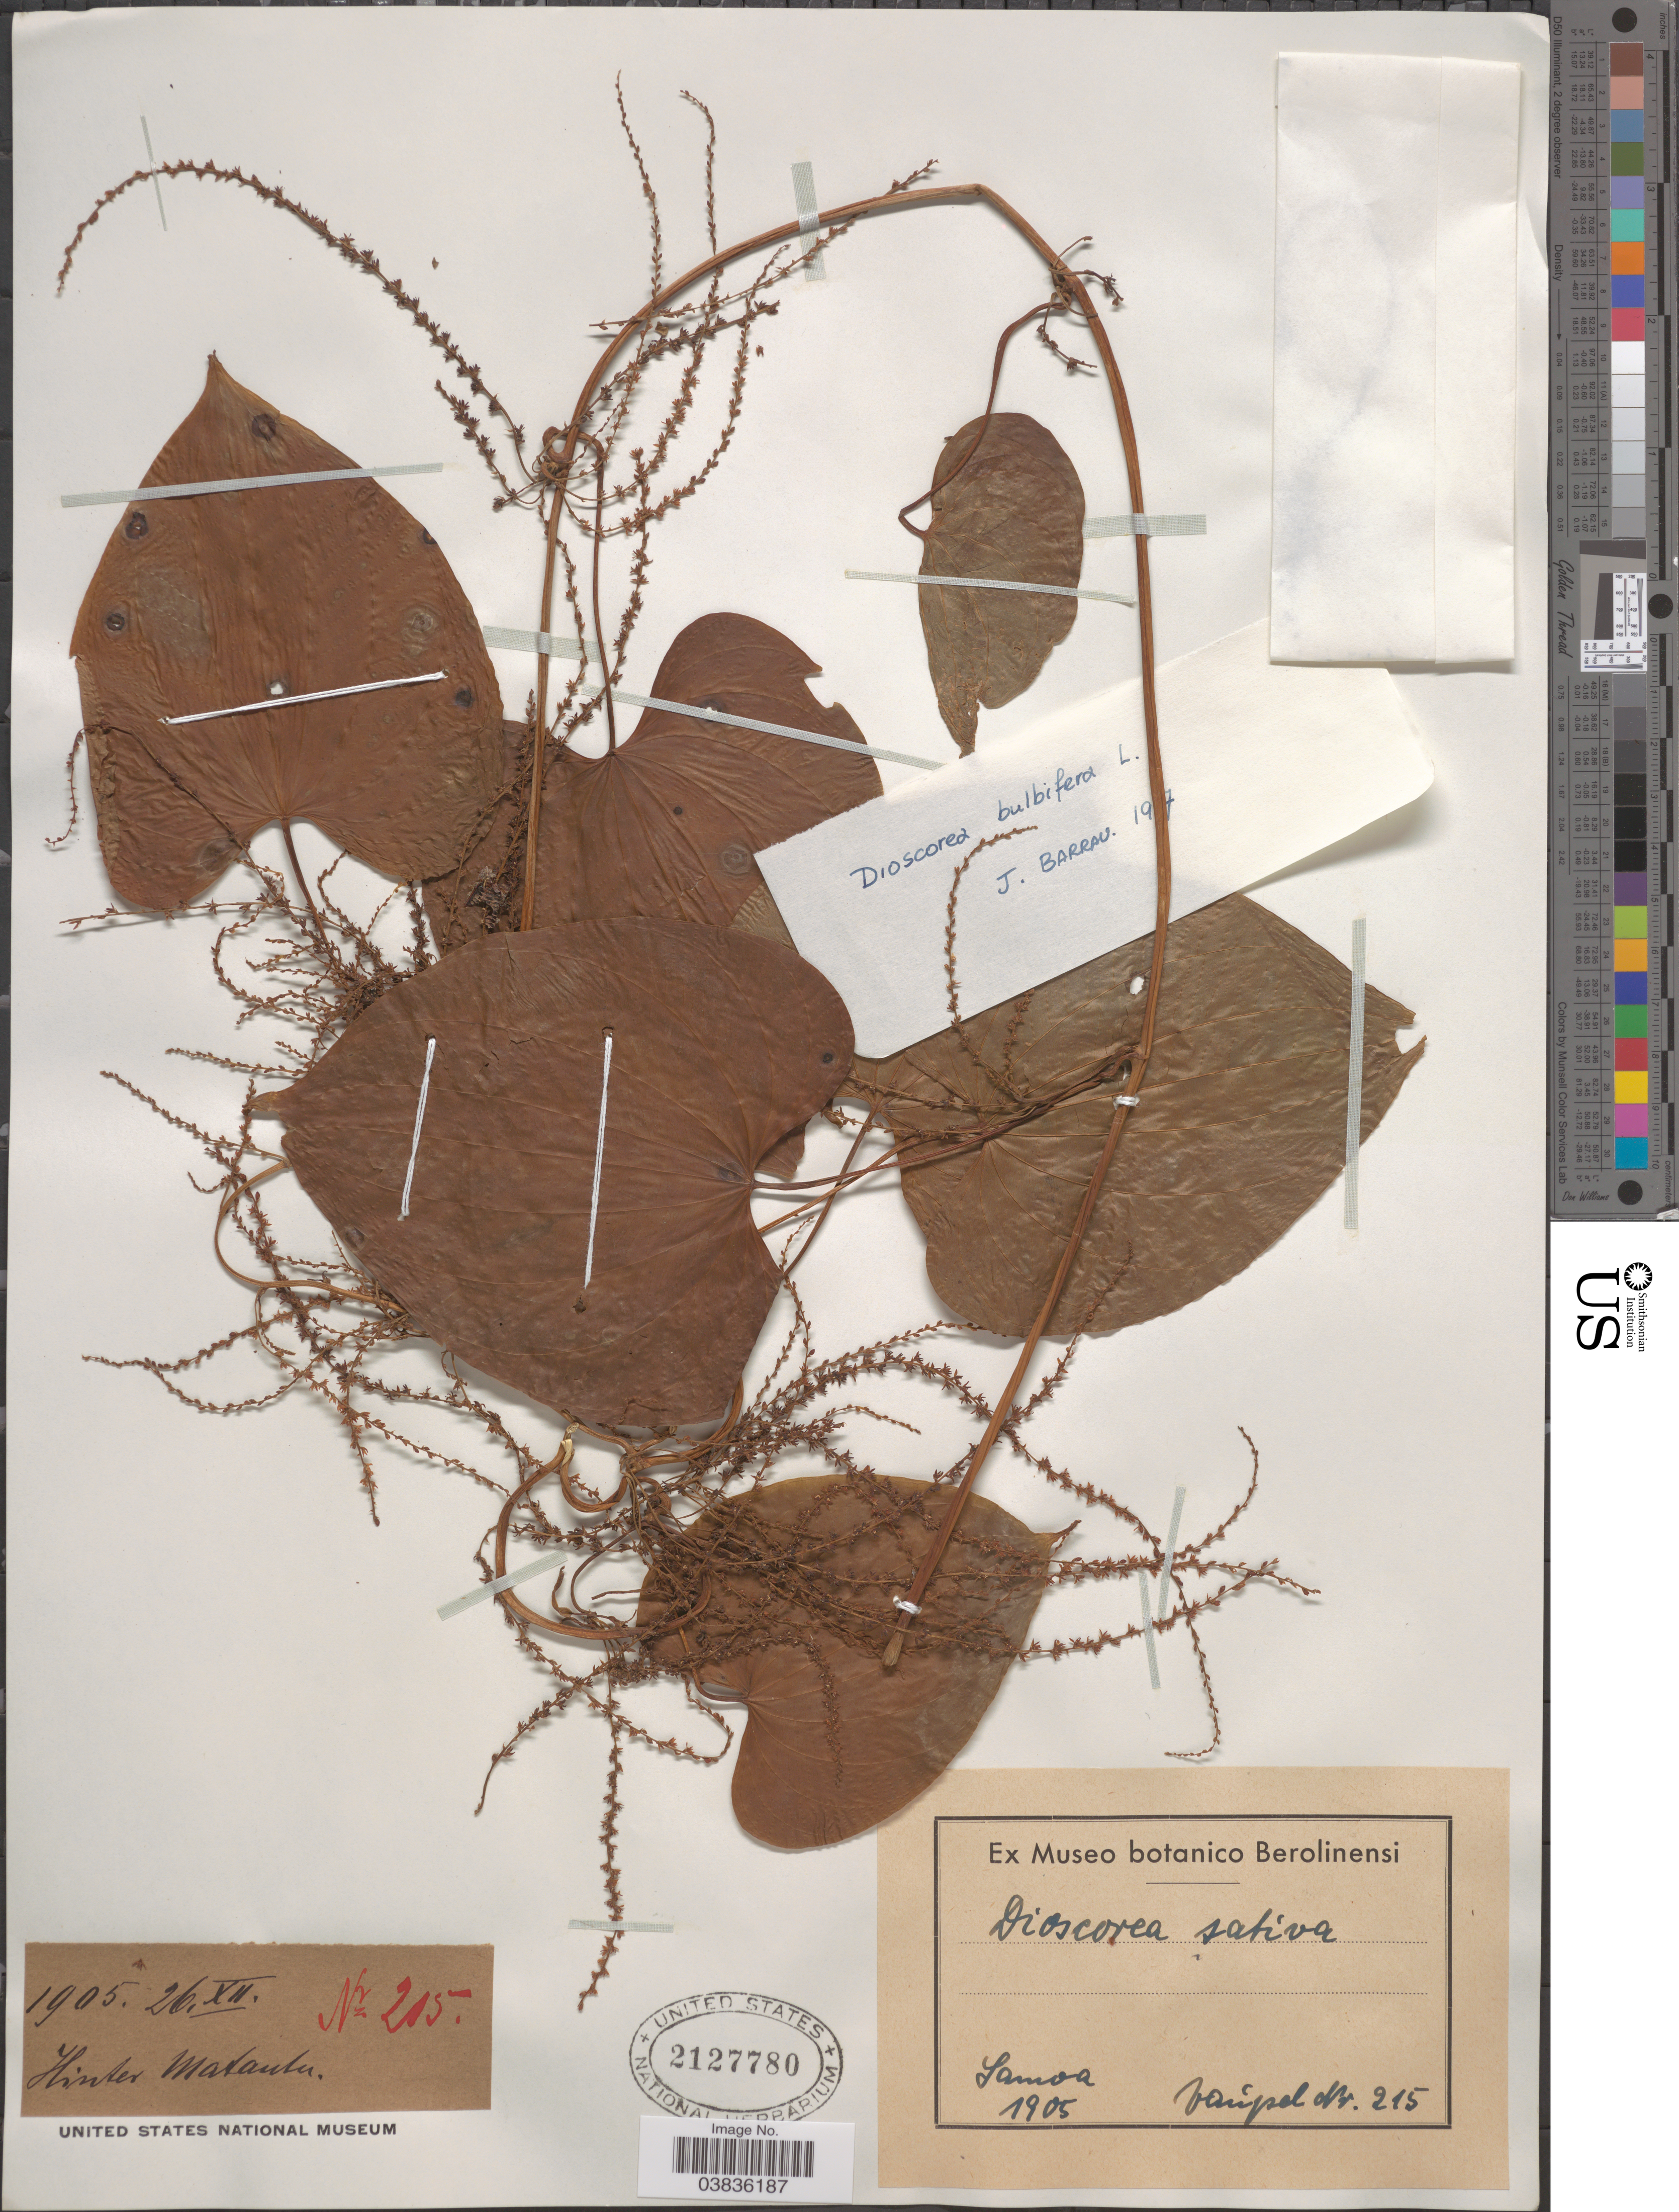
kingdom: Plantae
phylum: Tracheophyta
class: Liliopsida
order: Dioscoreales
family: Dioscoreaceae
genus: Dioscorea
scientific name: Dioscorea sativa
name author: L.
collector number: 215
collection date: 1905-12-26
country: Samoa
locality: Hinter Matautu. Samoa.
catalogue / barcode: US 2127780